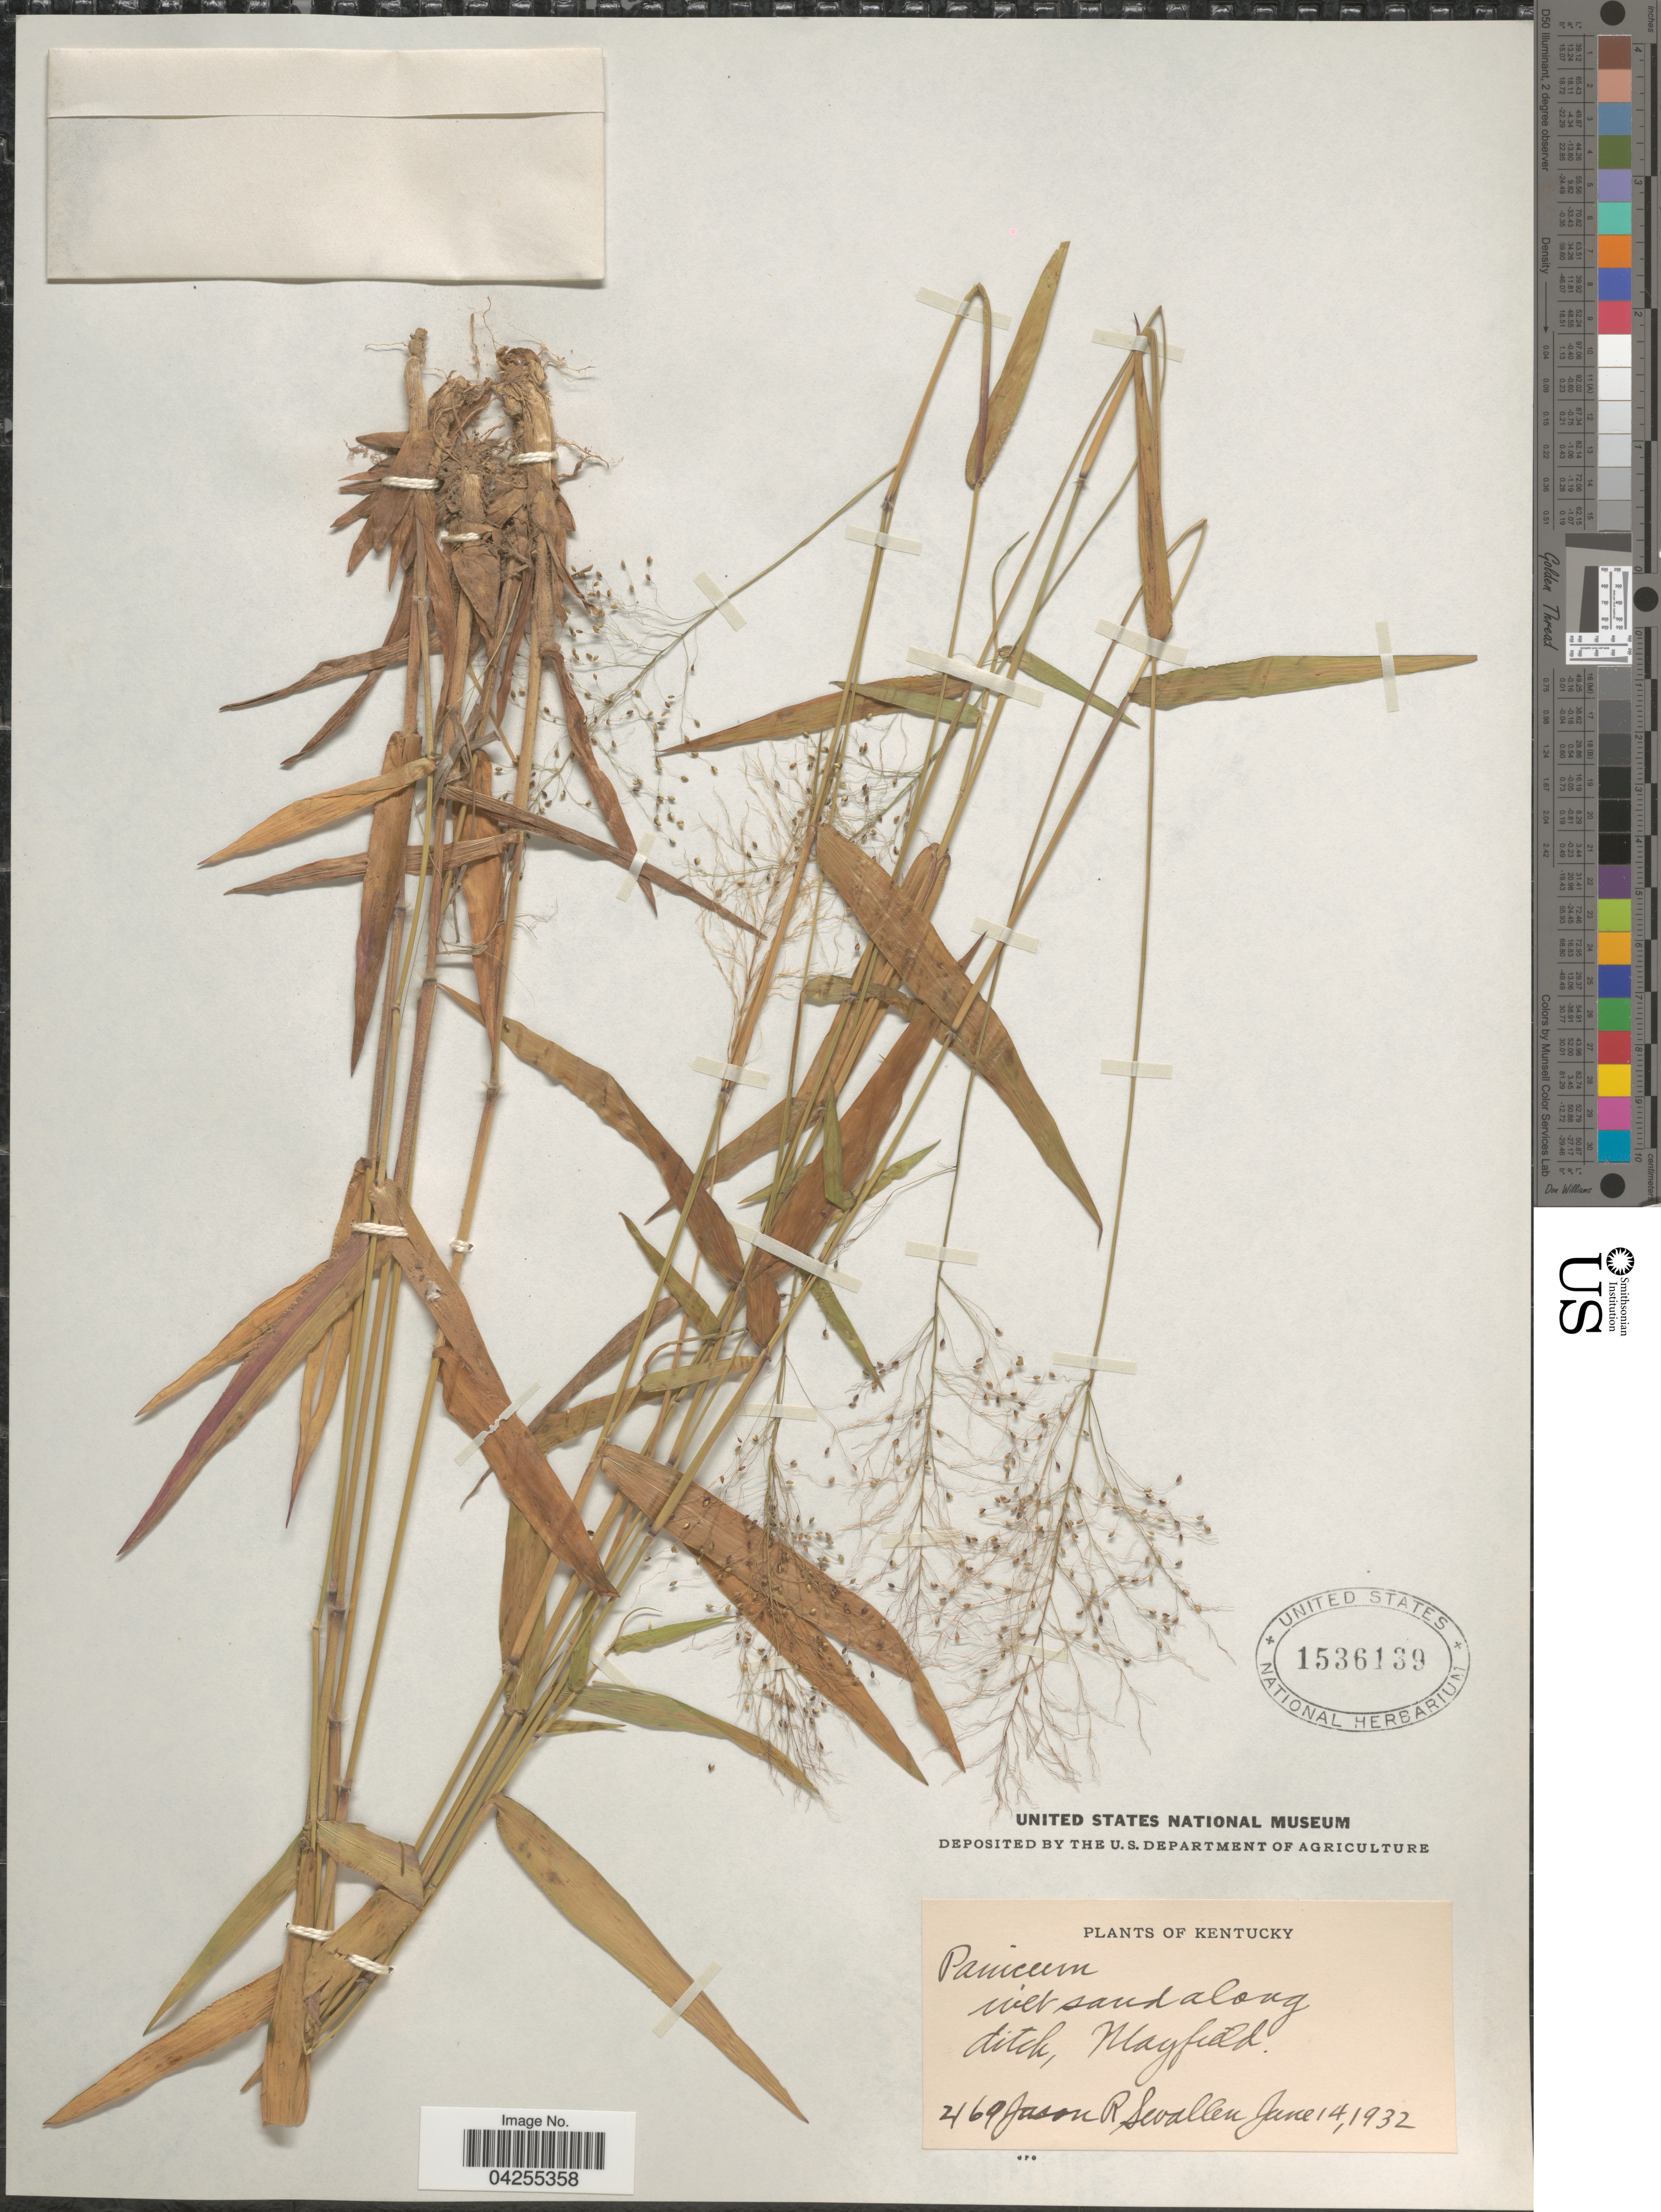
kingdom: Plantae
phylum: Tracheophyta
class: Liliopsida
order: Poales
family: Poaceae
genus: Dichanthelium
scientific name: Dichanthelium dichotomum var. dichotomum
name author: (L.) Gould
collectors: J. R. Swallen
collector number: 469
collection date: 1932-06-14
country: United States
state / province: Kentucky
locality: Wet sand along ditch, Mayfield.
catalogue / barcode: US 1536139